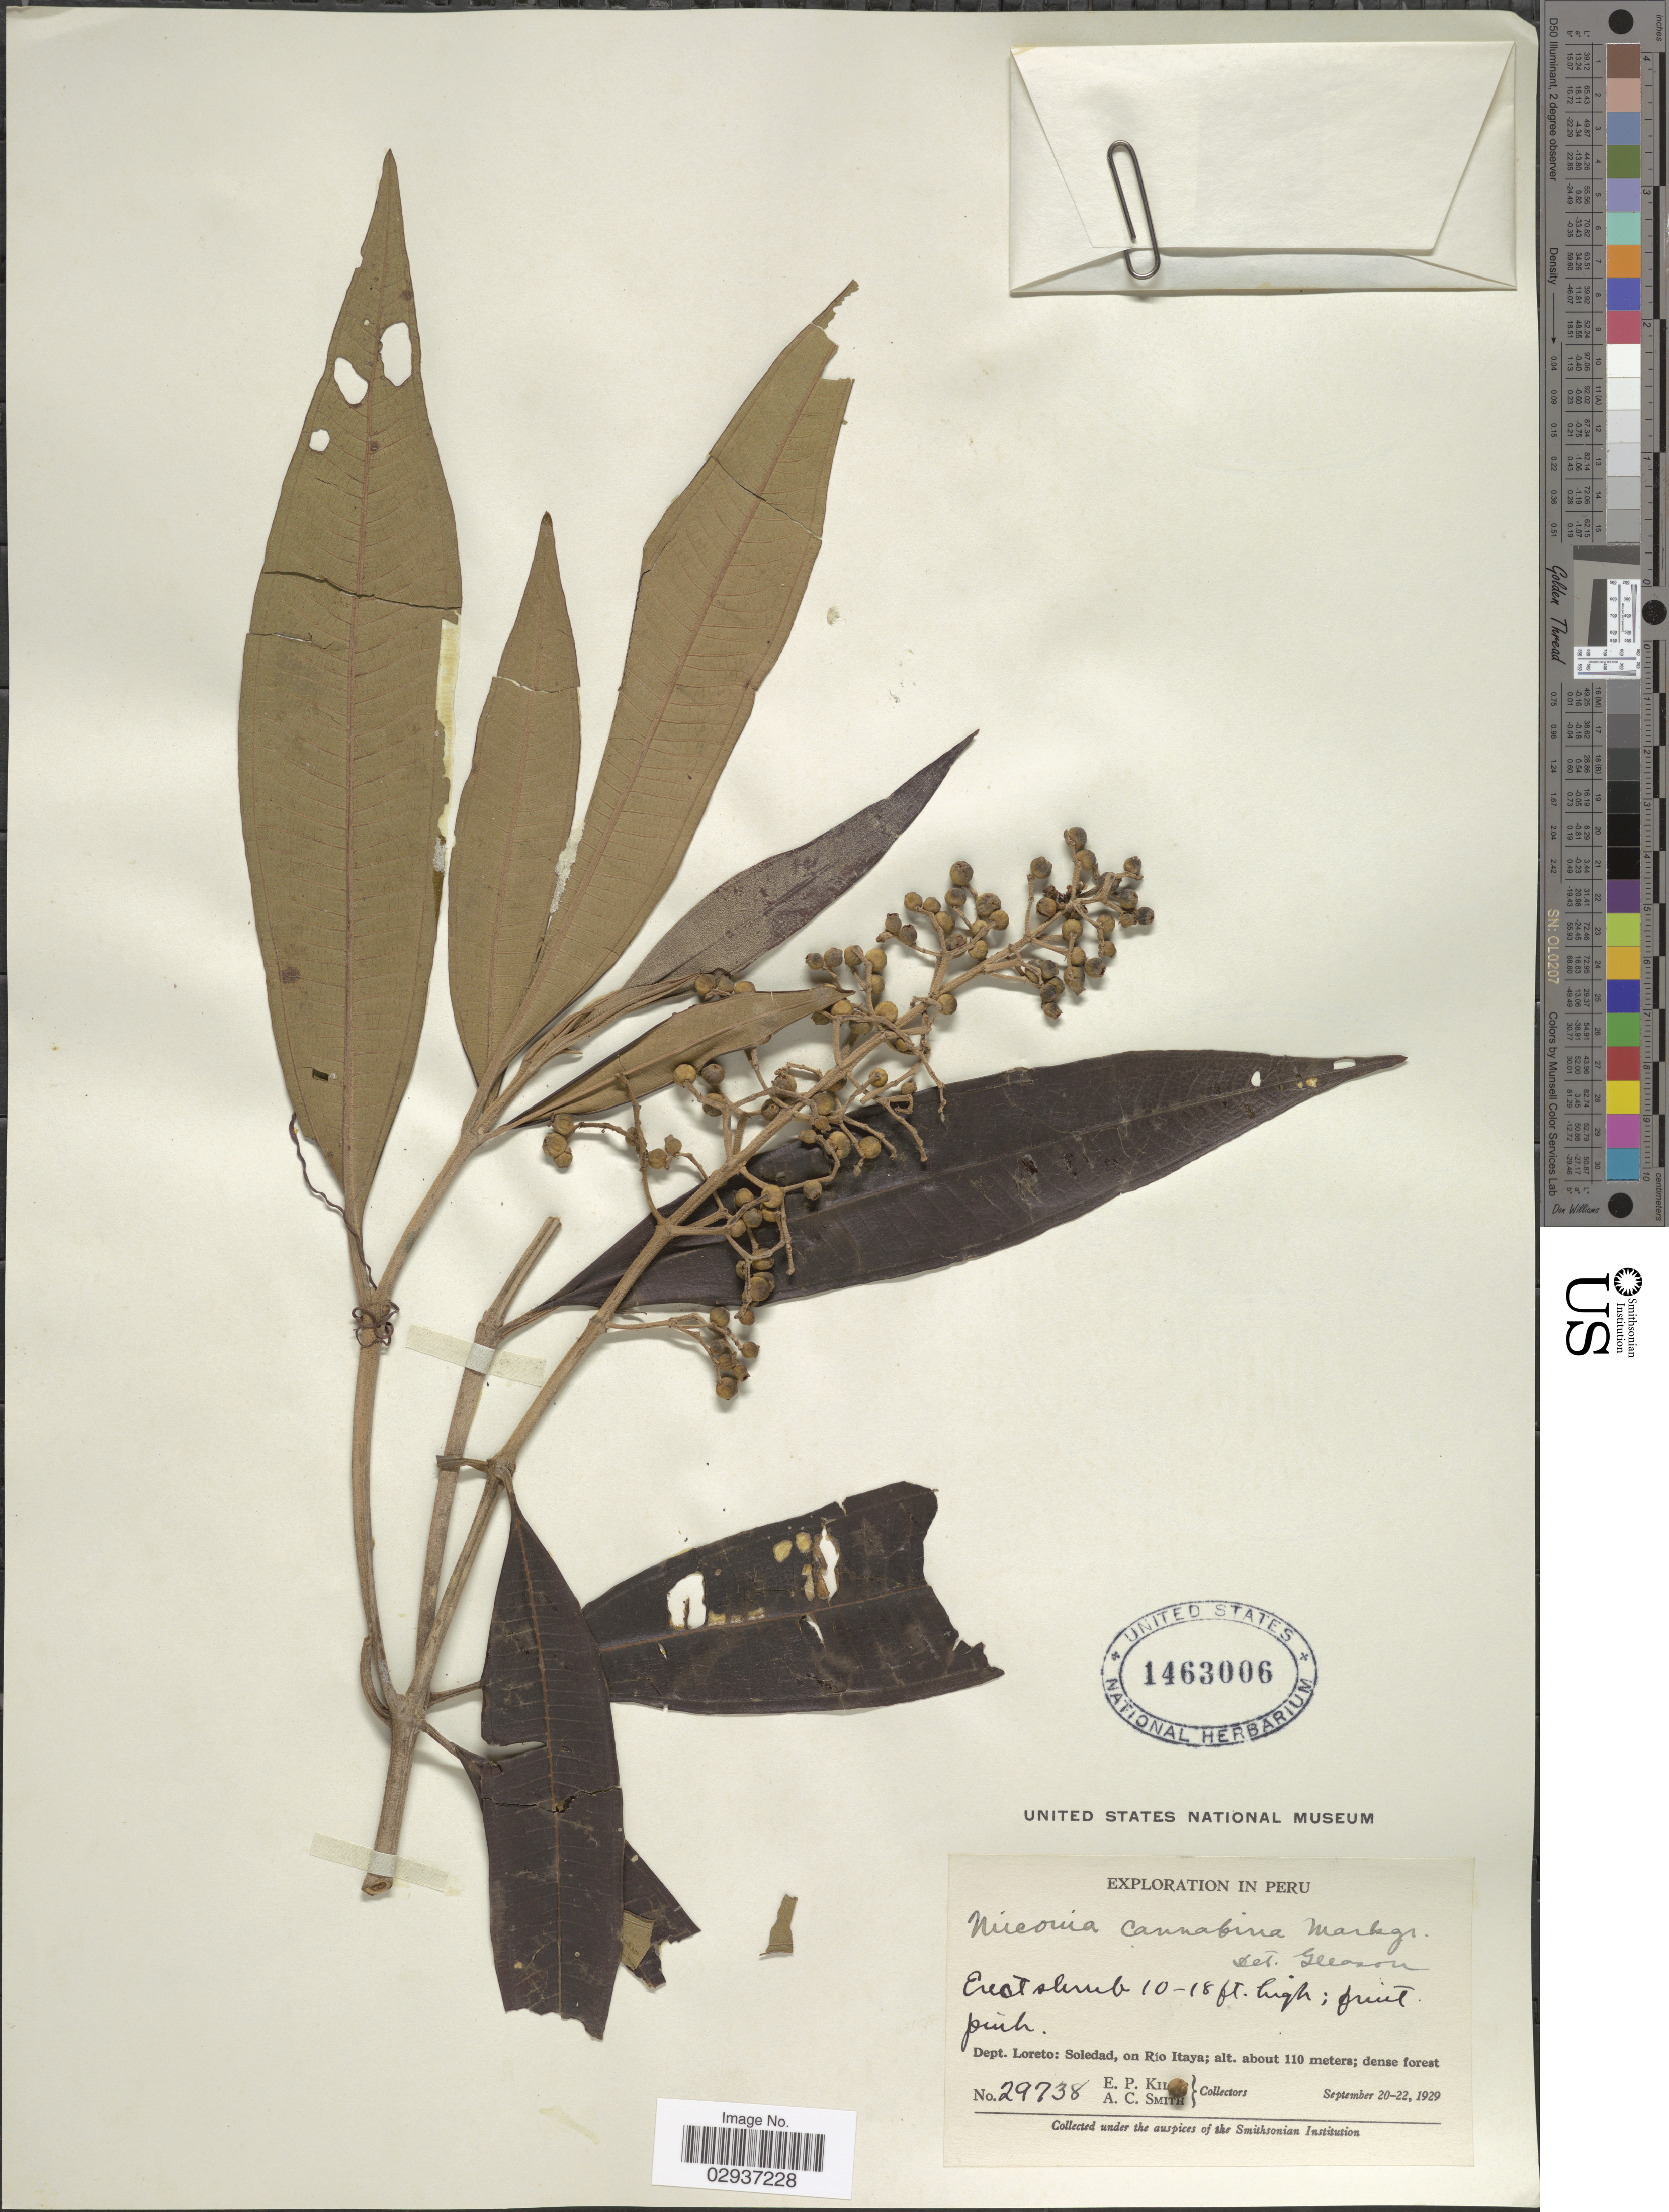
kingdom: Plantae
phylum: Tracheophyta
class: Magnoliopsida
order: Myrtales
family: Melastomataceae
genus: Miconia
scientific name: Miconia cannabina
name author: Markgr.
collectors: E. P. Killip & A. C. Smith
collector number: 29738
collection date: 1929-09-20/1929-09-22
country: Peru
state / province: Loreto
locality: Dept. Loreto: Soledad, on Rio Itaya.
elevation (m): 110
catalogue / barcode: US 1463006